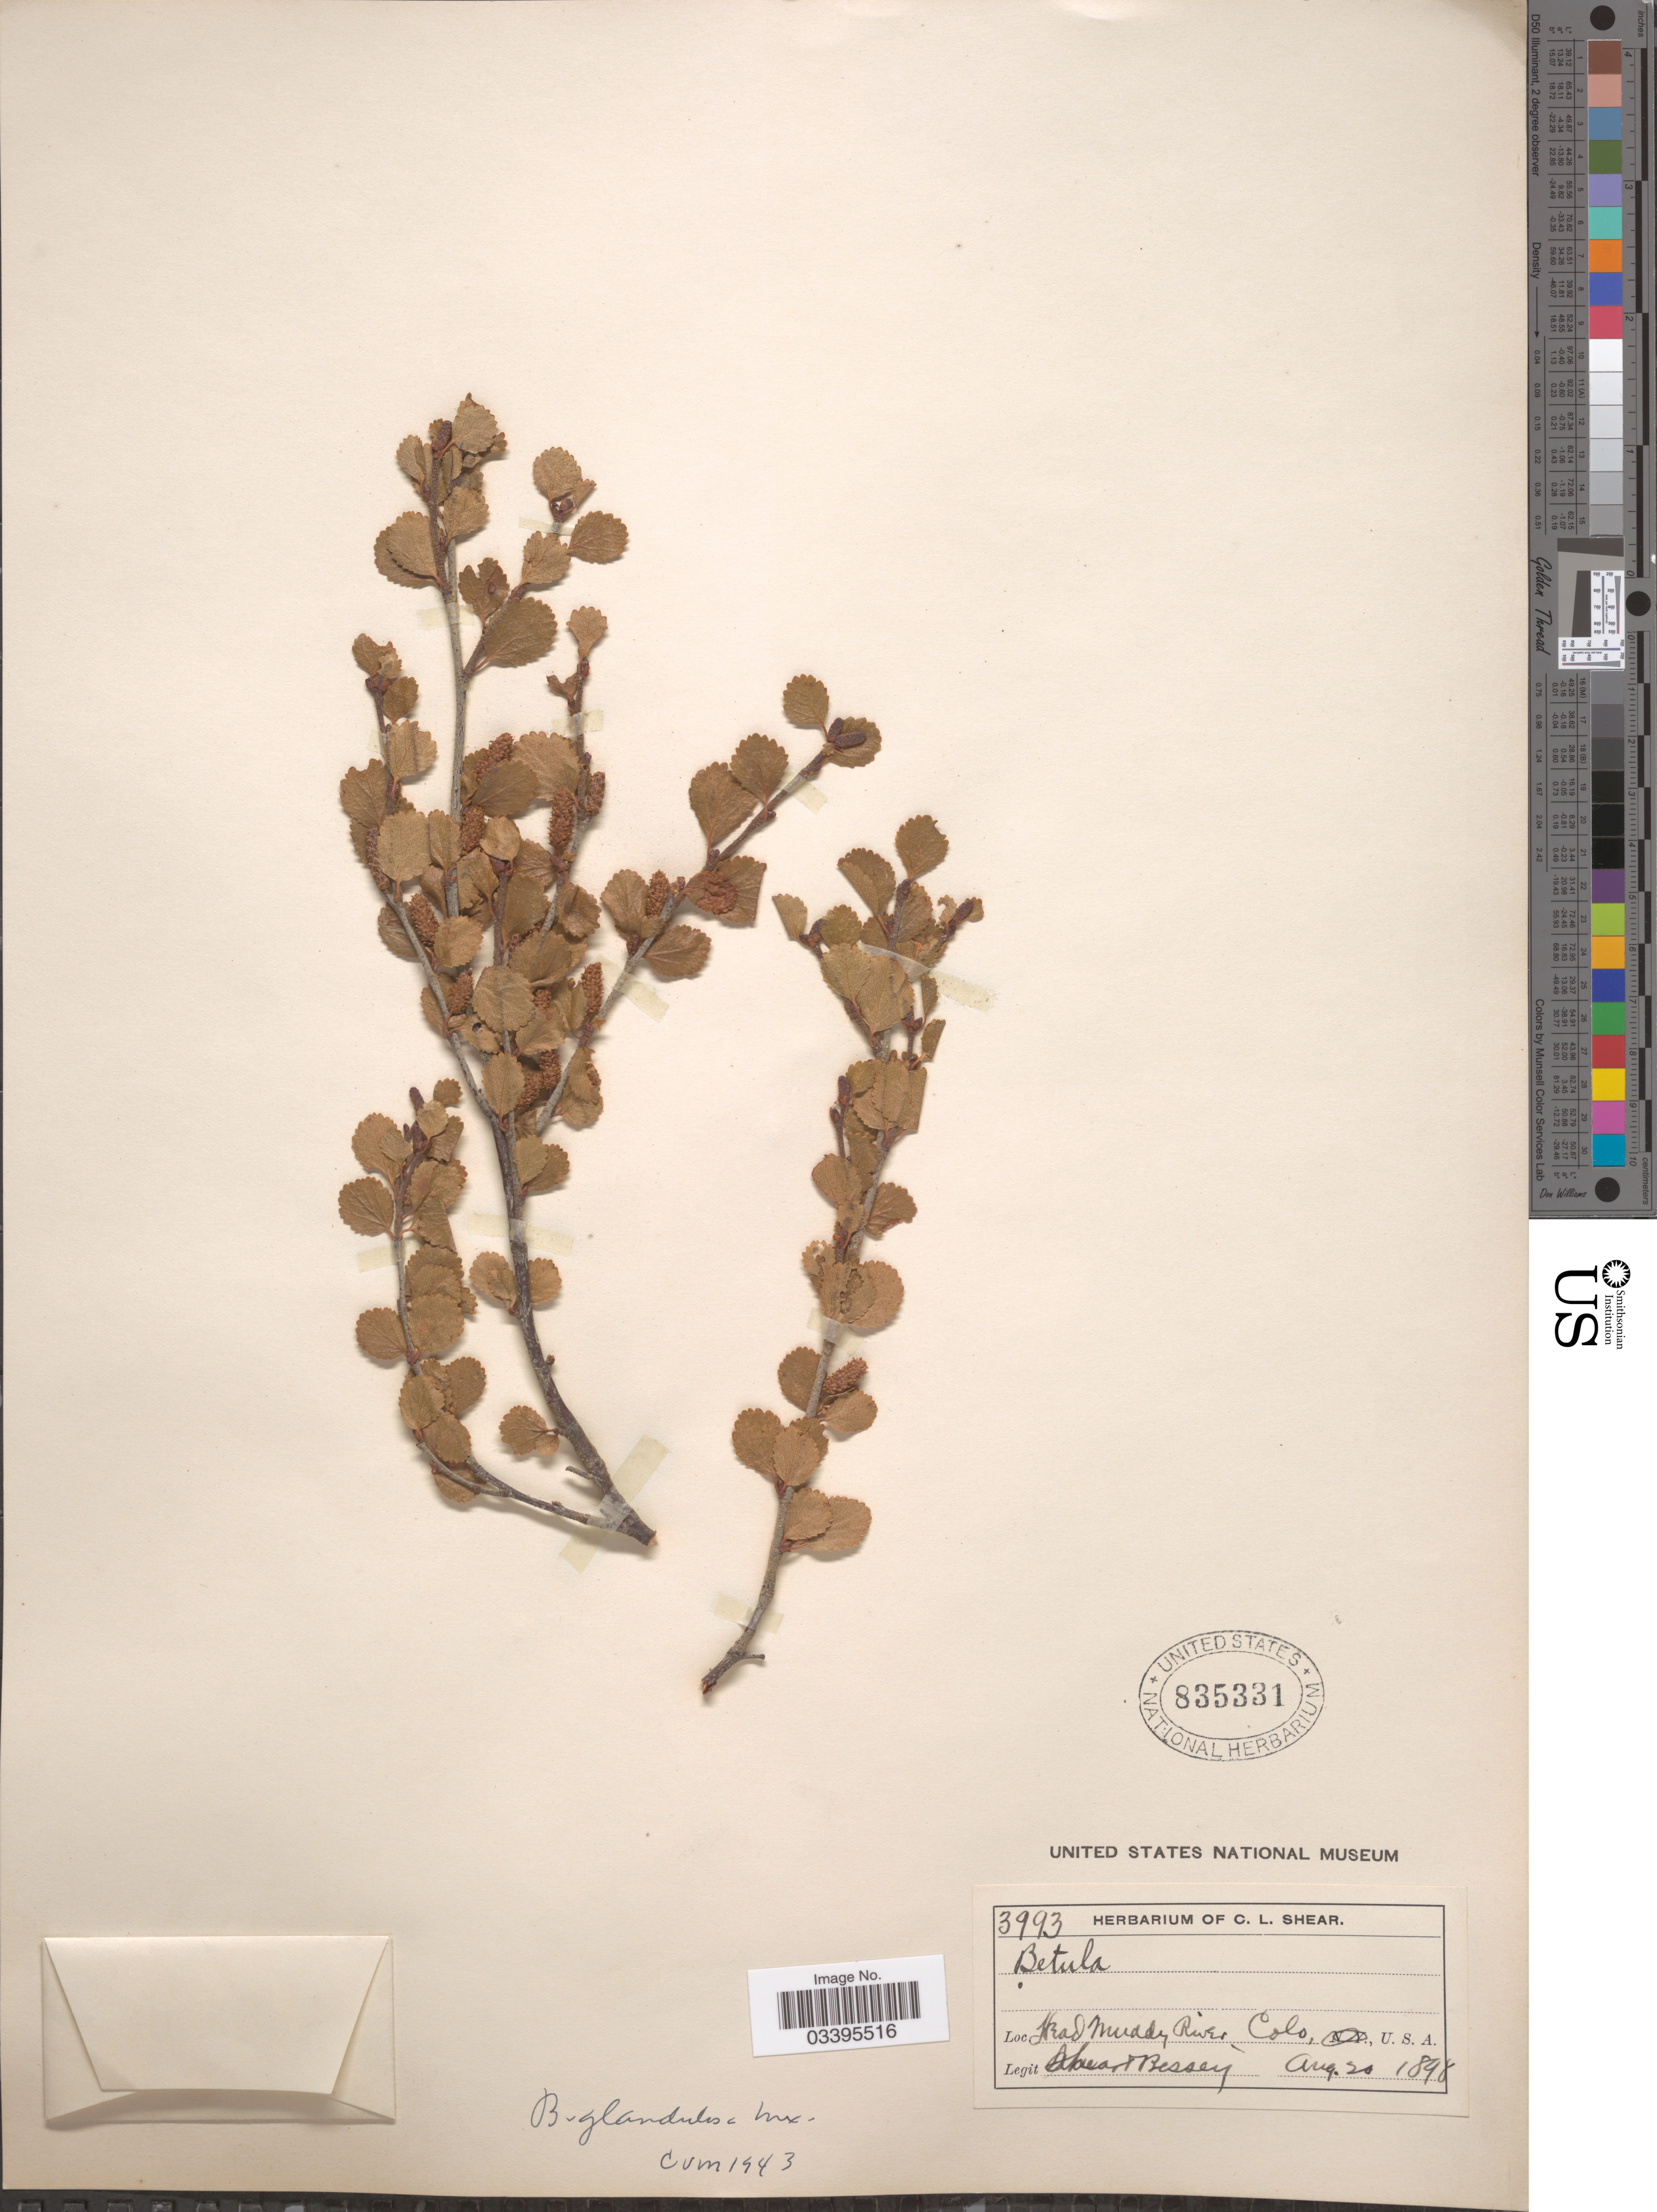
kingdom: Plantae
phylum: Tracheophyta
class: Magnoliopsida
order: Fagales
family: Betulaceae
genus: Betula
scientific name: Betula glandulosa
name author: Michx.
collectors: C. L. Shear & -. Bessey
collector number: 3993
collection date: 1898-08-20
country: United States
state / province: Colorado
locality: Head, Muddy River.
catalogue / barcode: US 835331